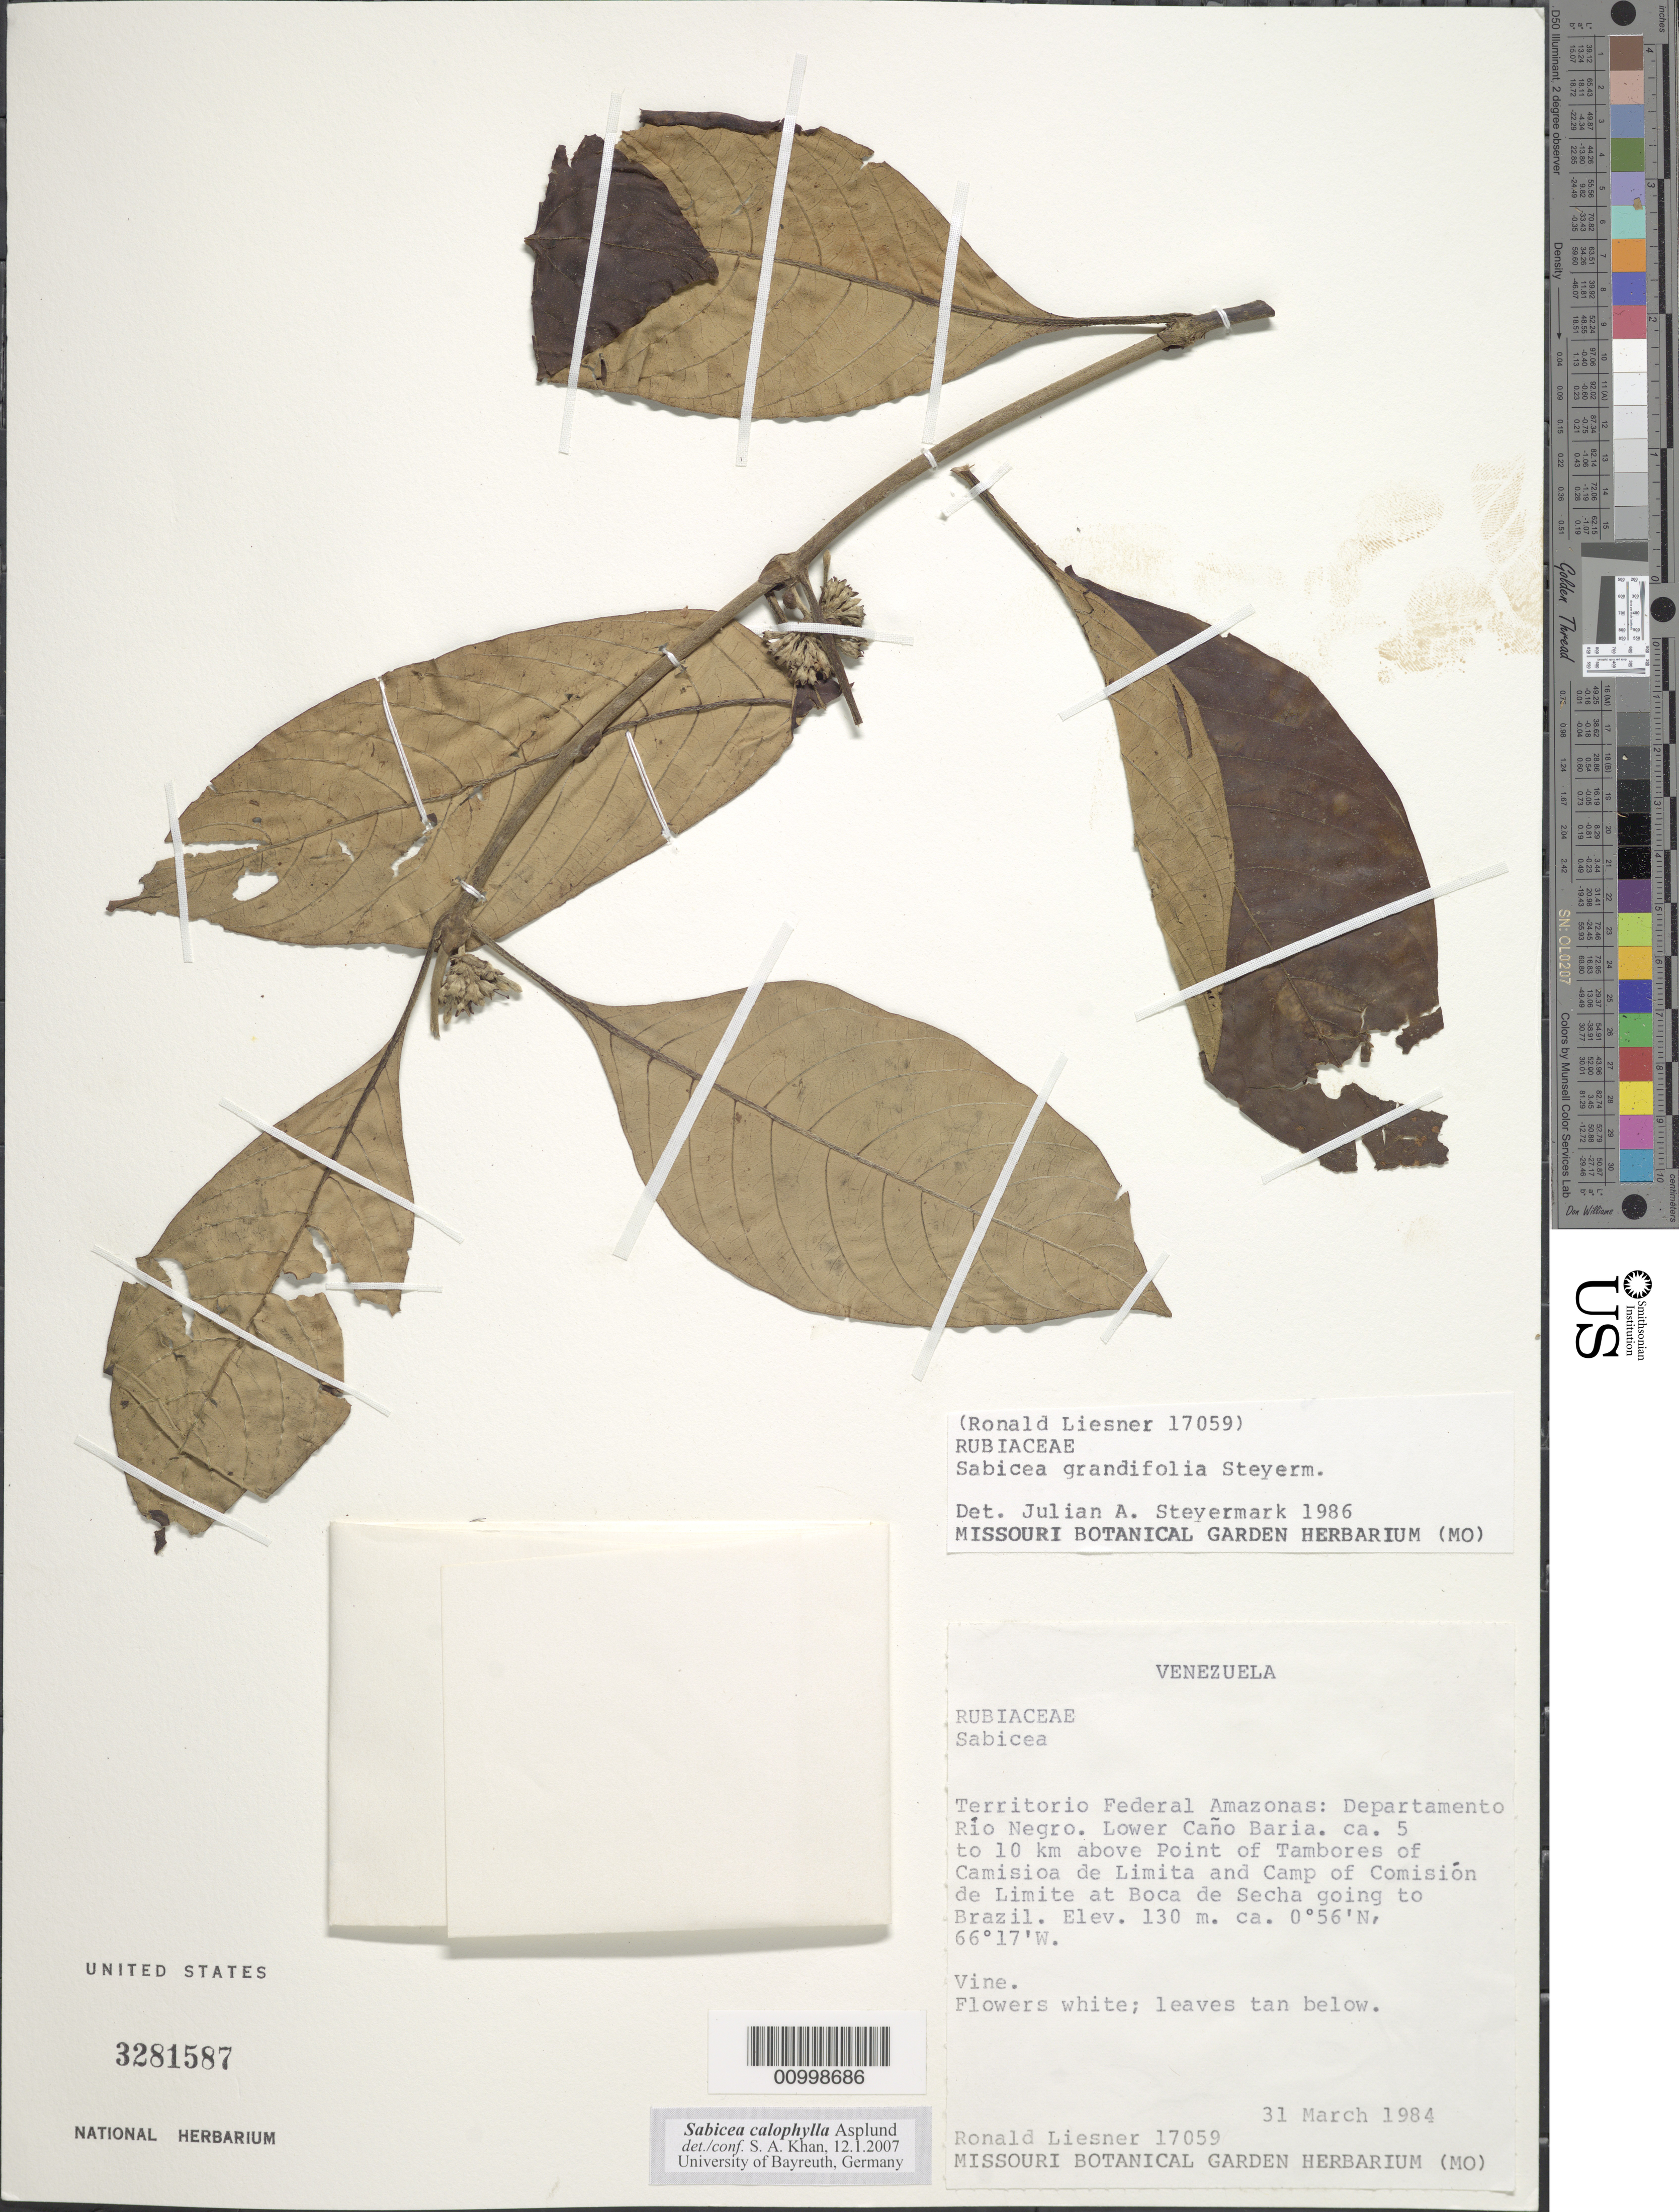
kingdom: Plantae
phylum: Tracheophyta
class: Magnoliopsida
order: Gentianales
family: Rubiaceae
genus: Sabicea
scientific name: Sabicea calophylla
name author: Aspl.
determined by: Khan, Saleh A.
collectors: R. L. Liesner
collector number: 17059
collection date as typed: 31-Mar-84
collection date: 1984-03-31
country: Venezuela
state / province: Amazonas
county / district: Río Negro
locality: Río Baria, lower, ca 5-0 km above Point Tambores of Camisioa de Limita and Camp of Comision de Limite at Boca de Secha going to Brazil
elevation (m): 130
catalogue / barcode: US 3281587